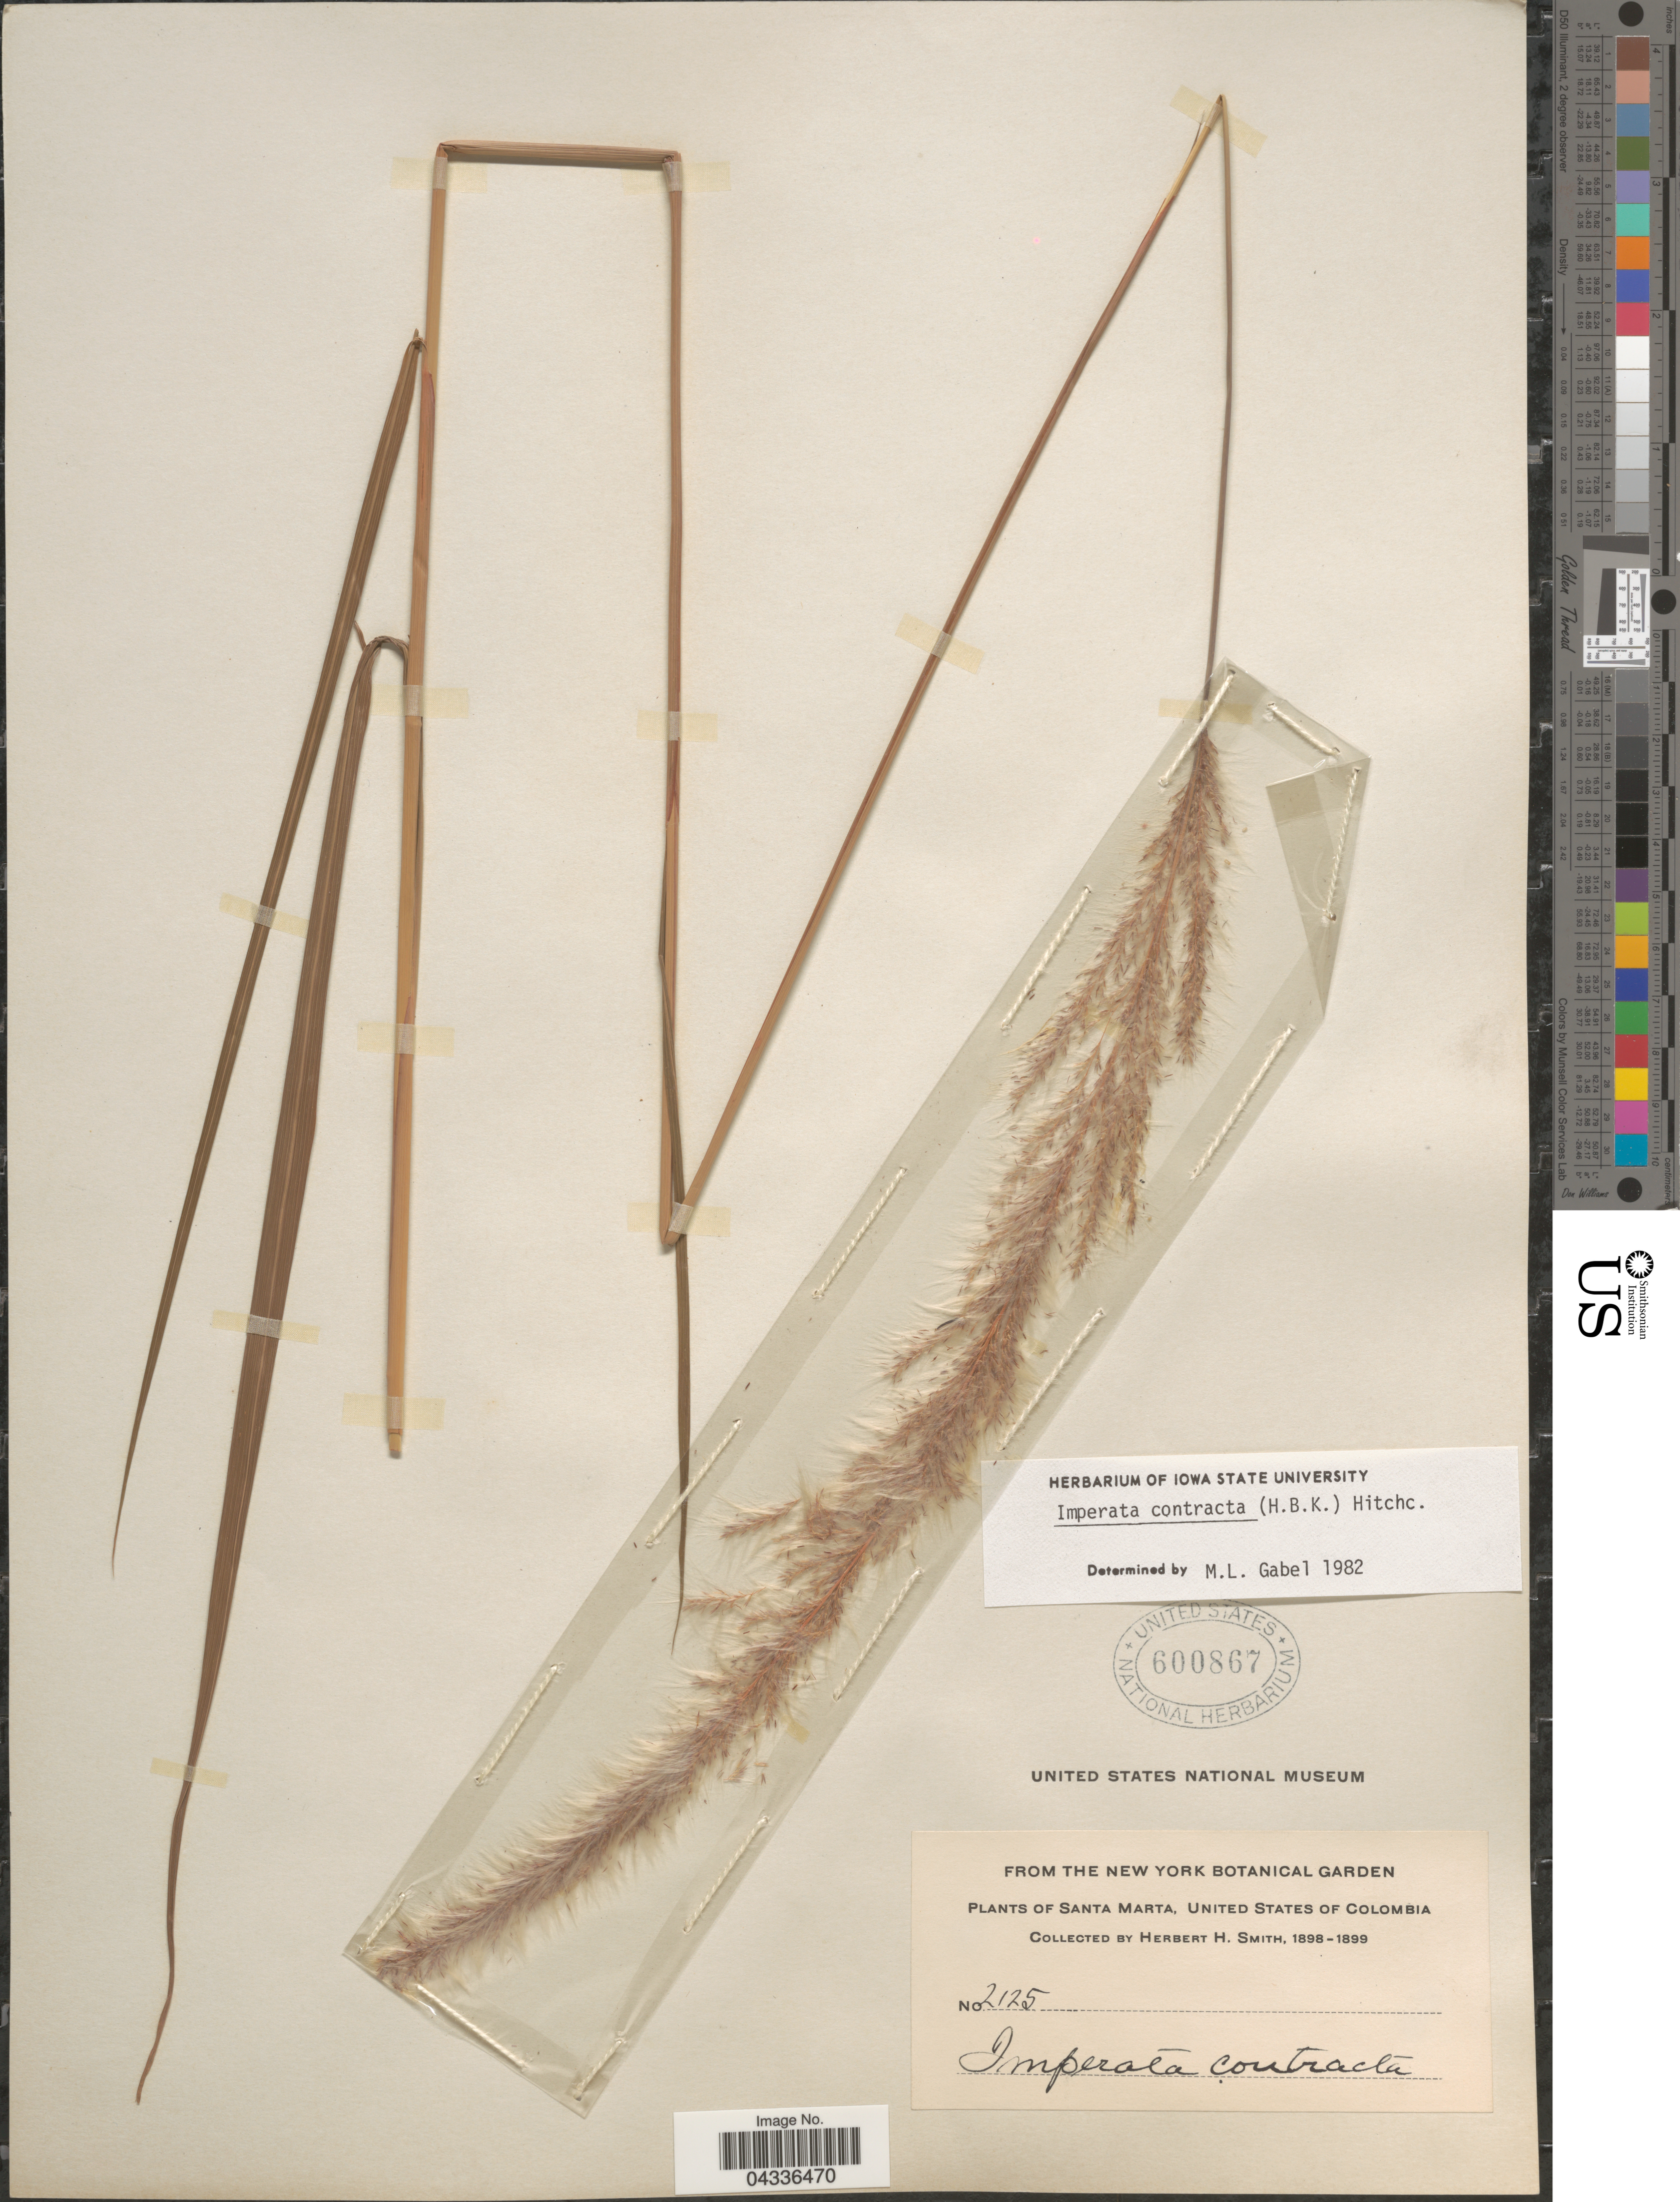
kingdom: Plantae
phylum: Tracheophyta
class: Liliopsida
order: Poales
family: Poaceae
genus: Imperata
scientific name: Imperata contracta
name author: (Kunth) Hitchc.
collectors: Herbert H. Smith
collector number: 2125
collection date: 1898/1899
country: Colombia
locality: Santa Marta, United States of Colombia.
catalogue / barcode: US 600867